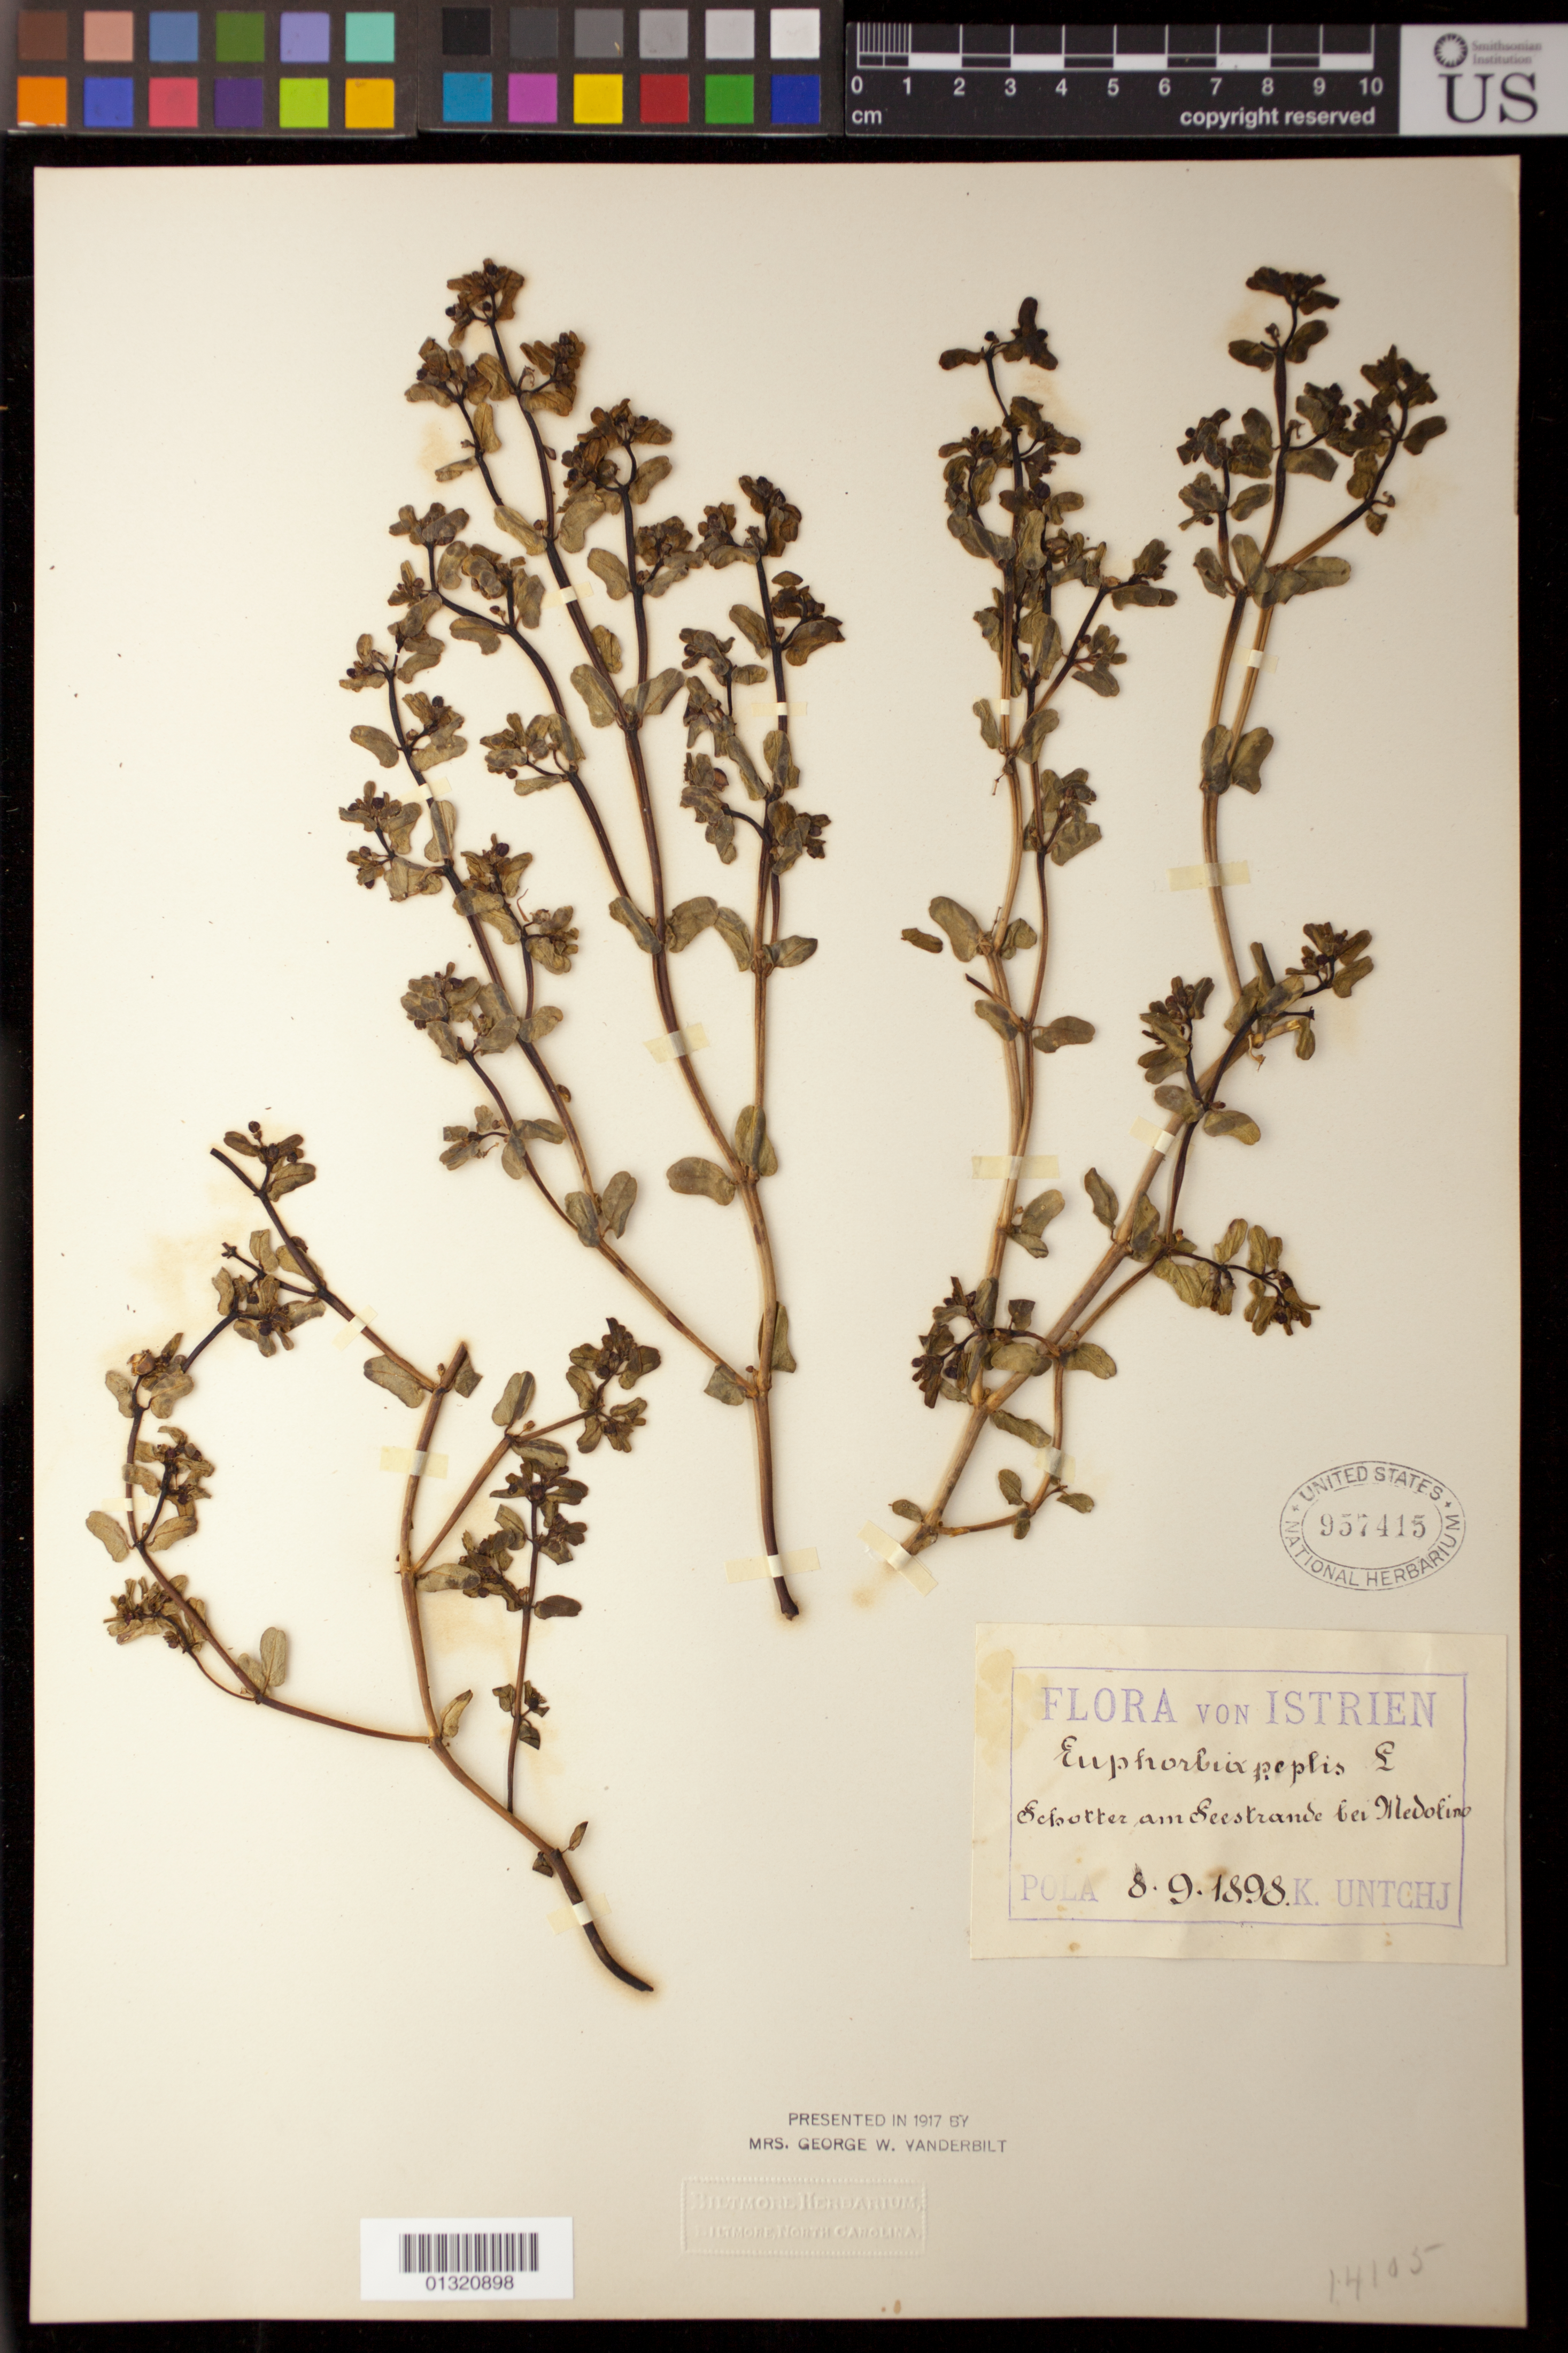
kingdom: Plantae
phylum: Tracheophyta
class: Magnoliopsida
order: Malpighiales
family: Euphorbiaceae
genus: Euphorbia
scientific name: Euphorbia peplus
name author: L.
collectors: K. Untchj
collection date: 1898-09-08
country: Croatia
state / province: Istria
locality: am Seestrande bei Medolino [at the seaside at Medulin]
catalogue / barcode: US 957415